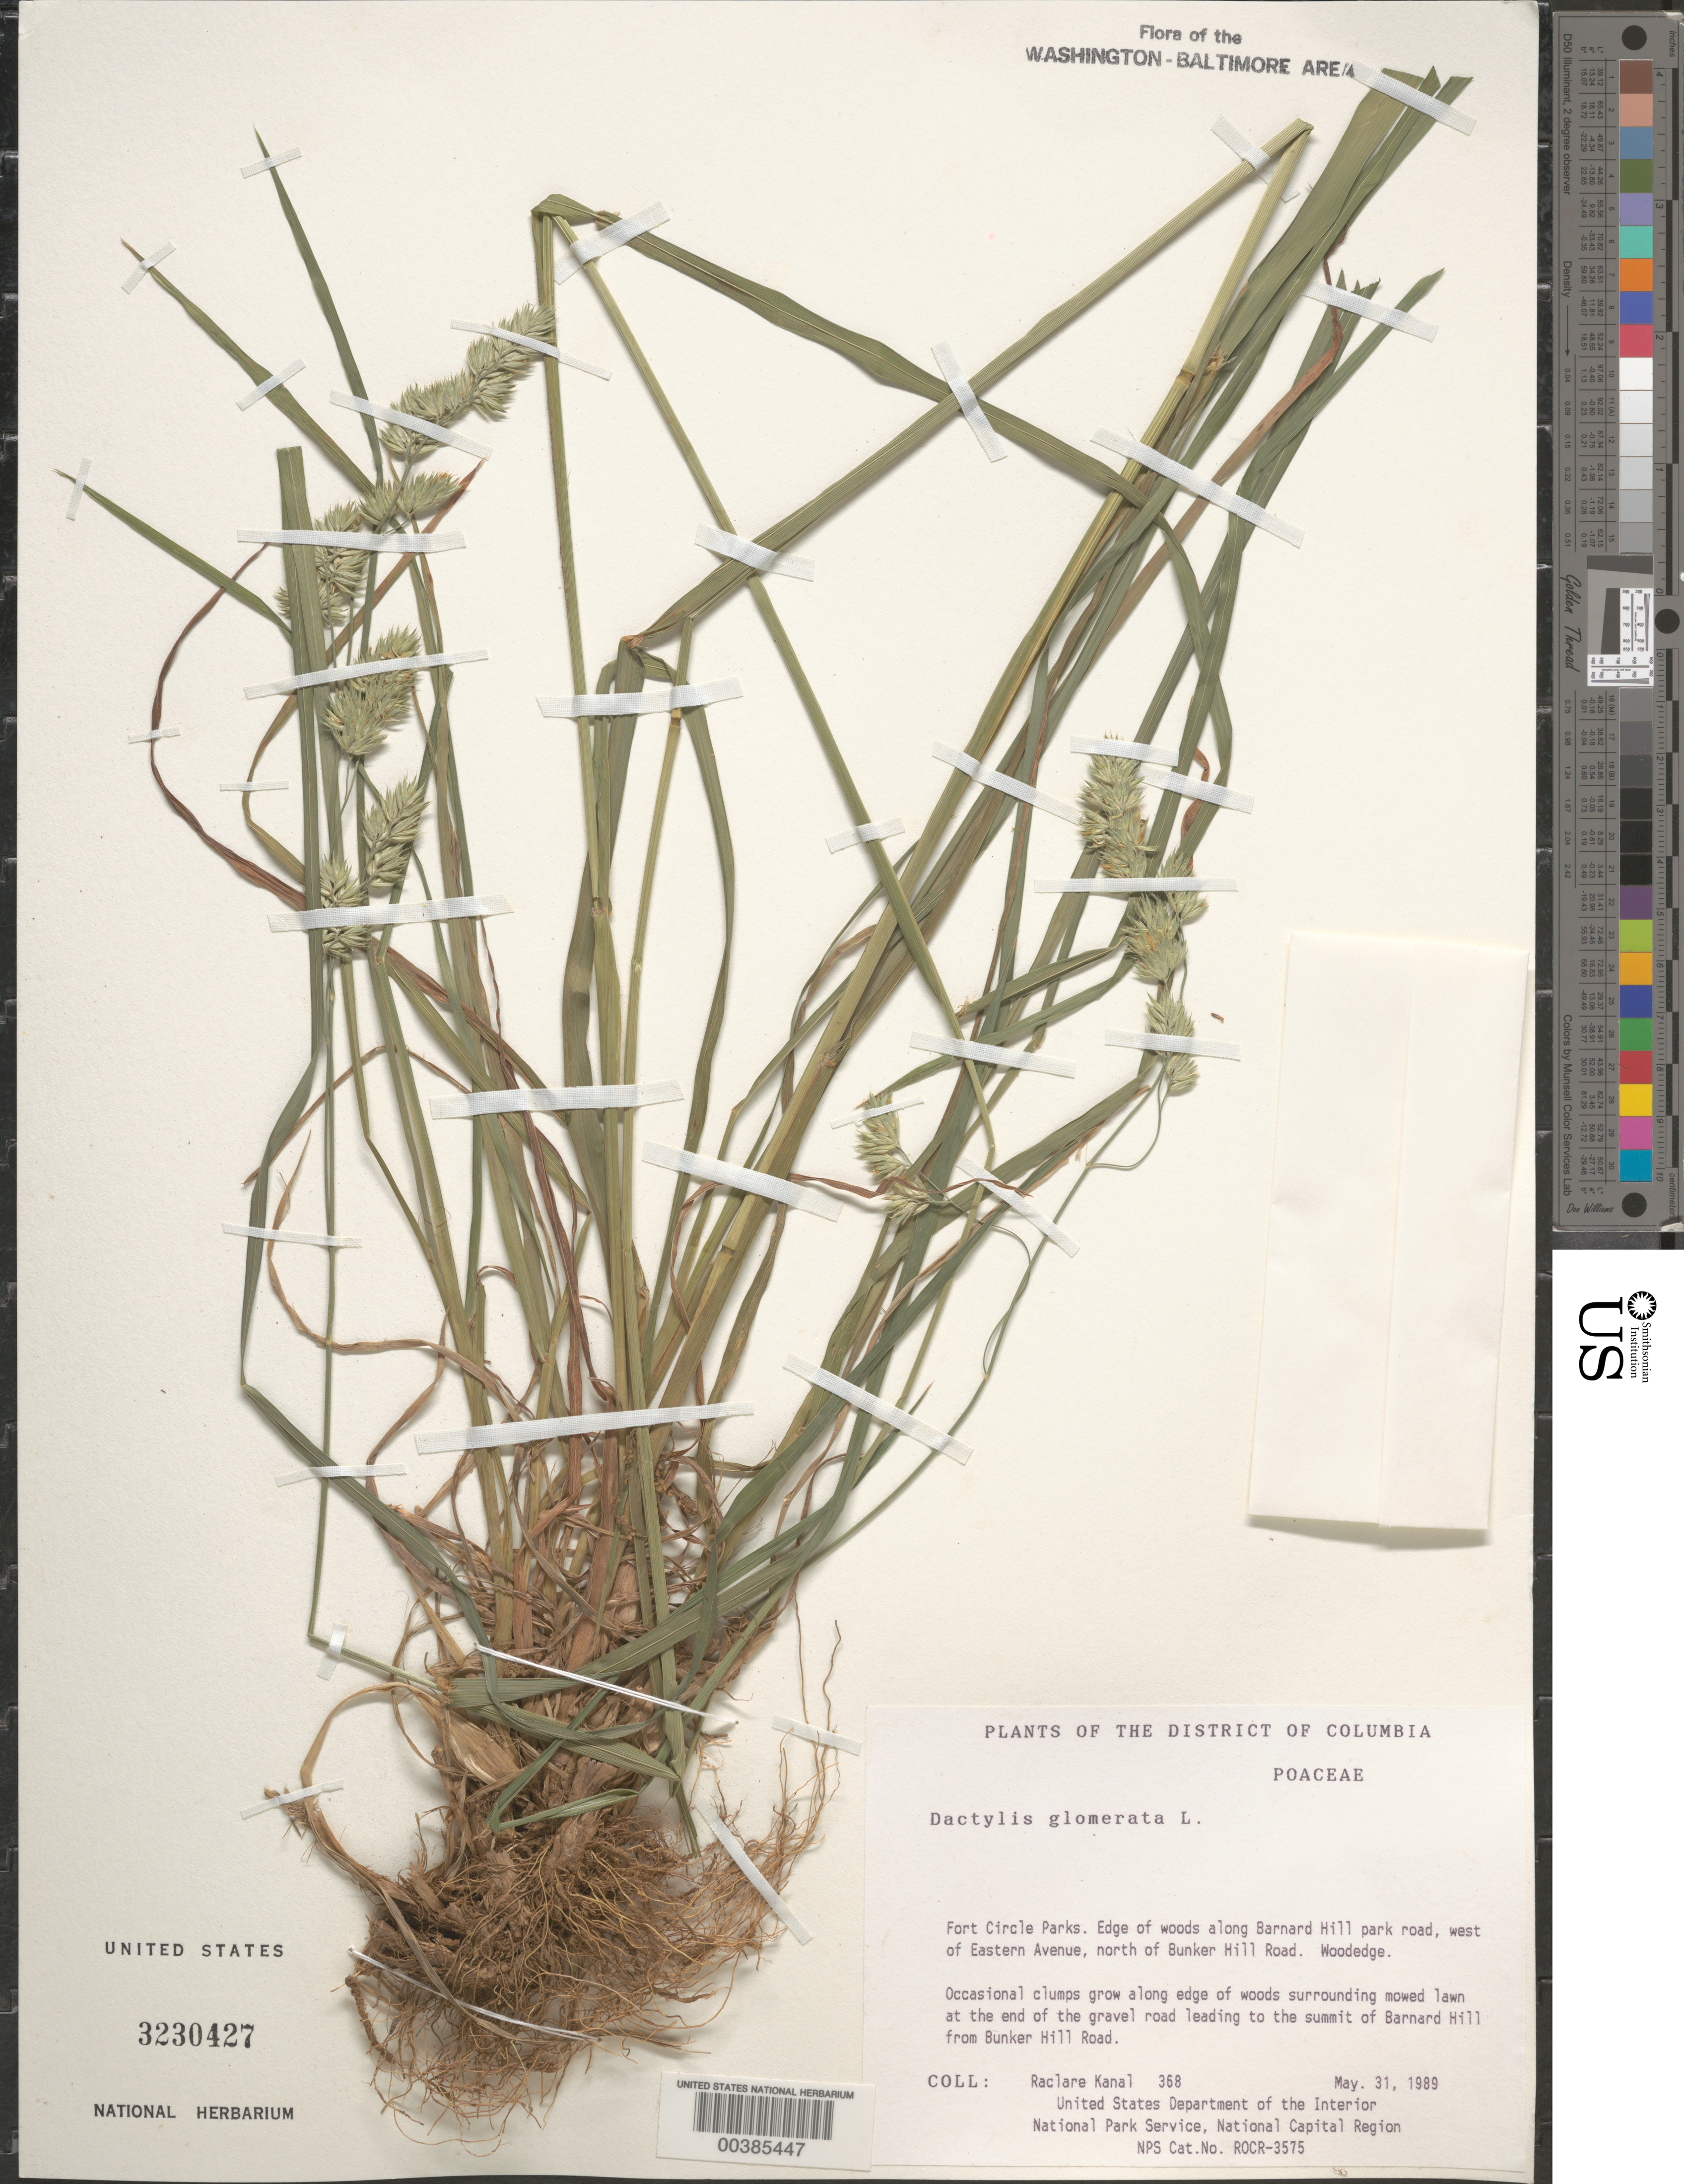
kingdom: Plantae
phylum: Tracheophyta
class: Liliopsida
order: Poales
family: Poaceae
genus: Dactylis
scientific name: Dactylis glomerata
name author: L.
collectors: R. Kanal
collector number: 368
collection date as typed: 31 May 1989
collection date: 1989-05-31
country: United States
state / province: District of Columbia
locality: Fort Circle Parks, W of Eastern Ave Fort Circle Parks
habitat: Woodedge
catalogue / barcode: US 3230427